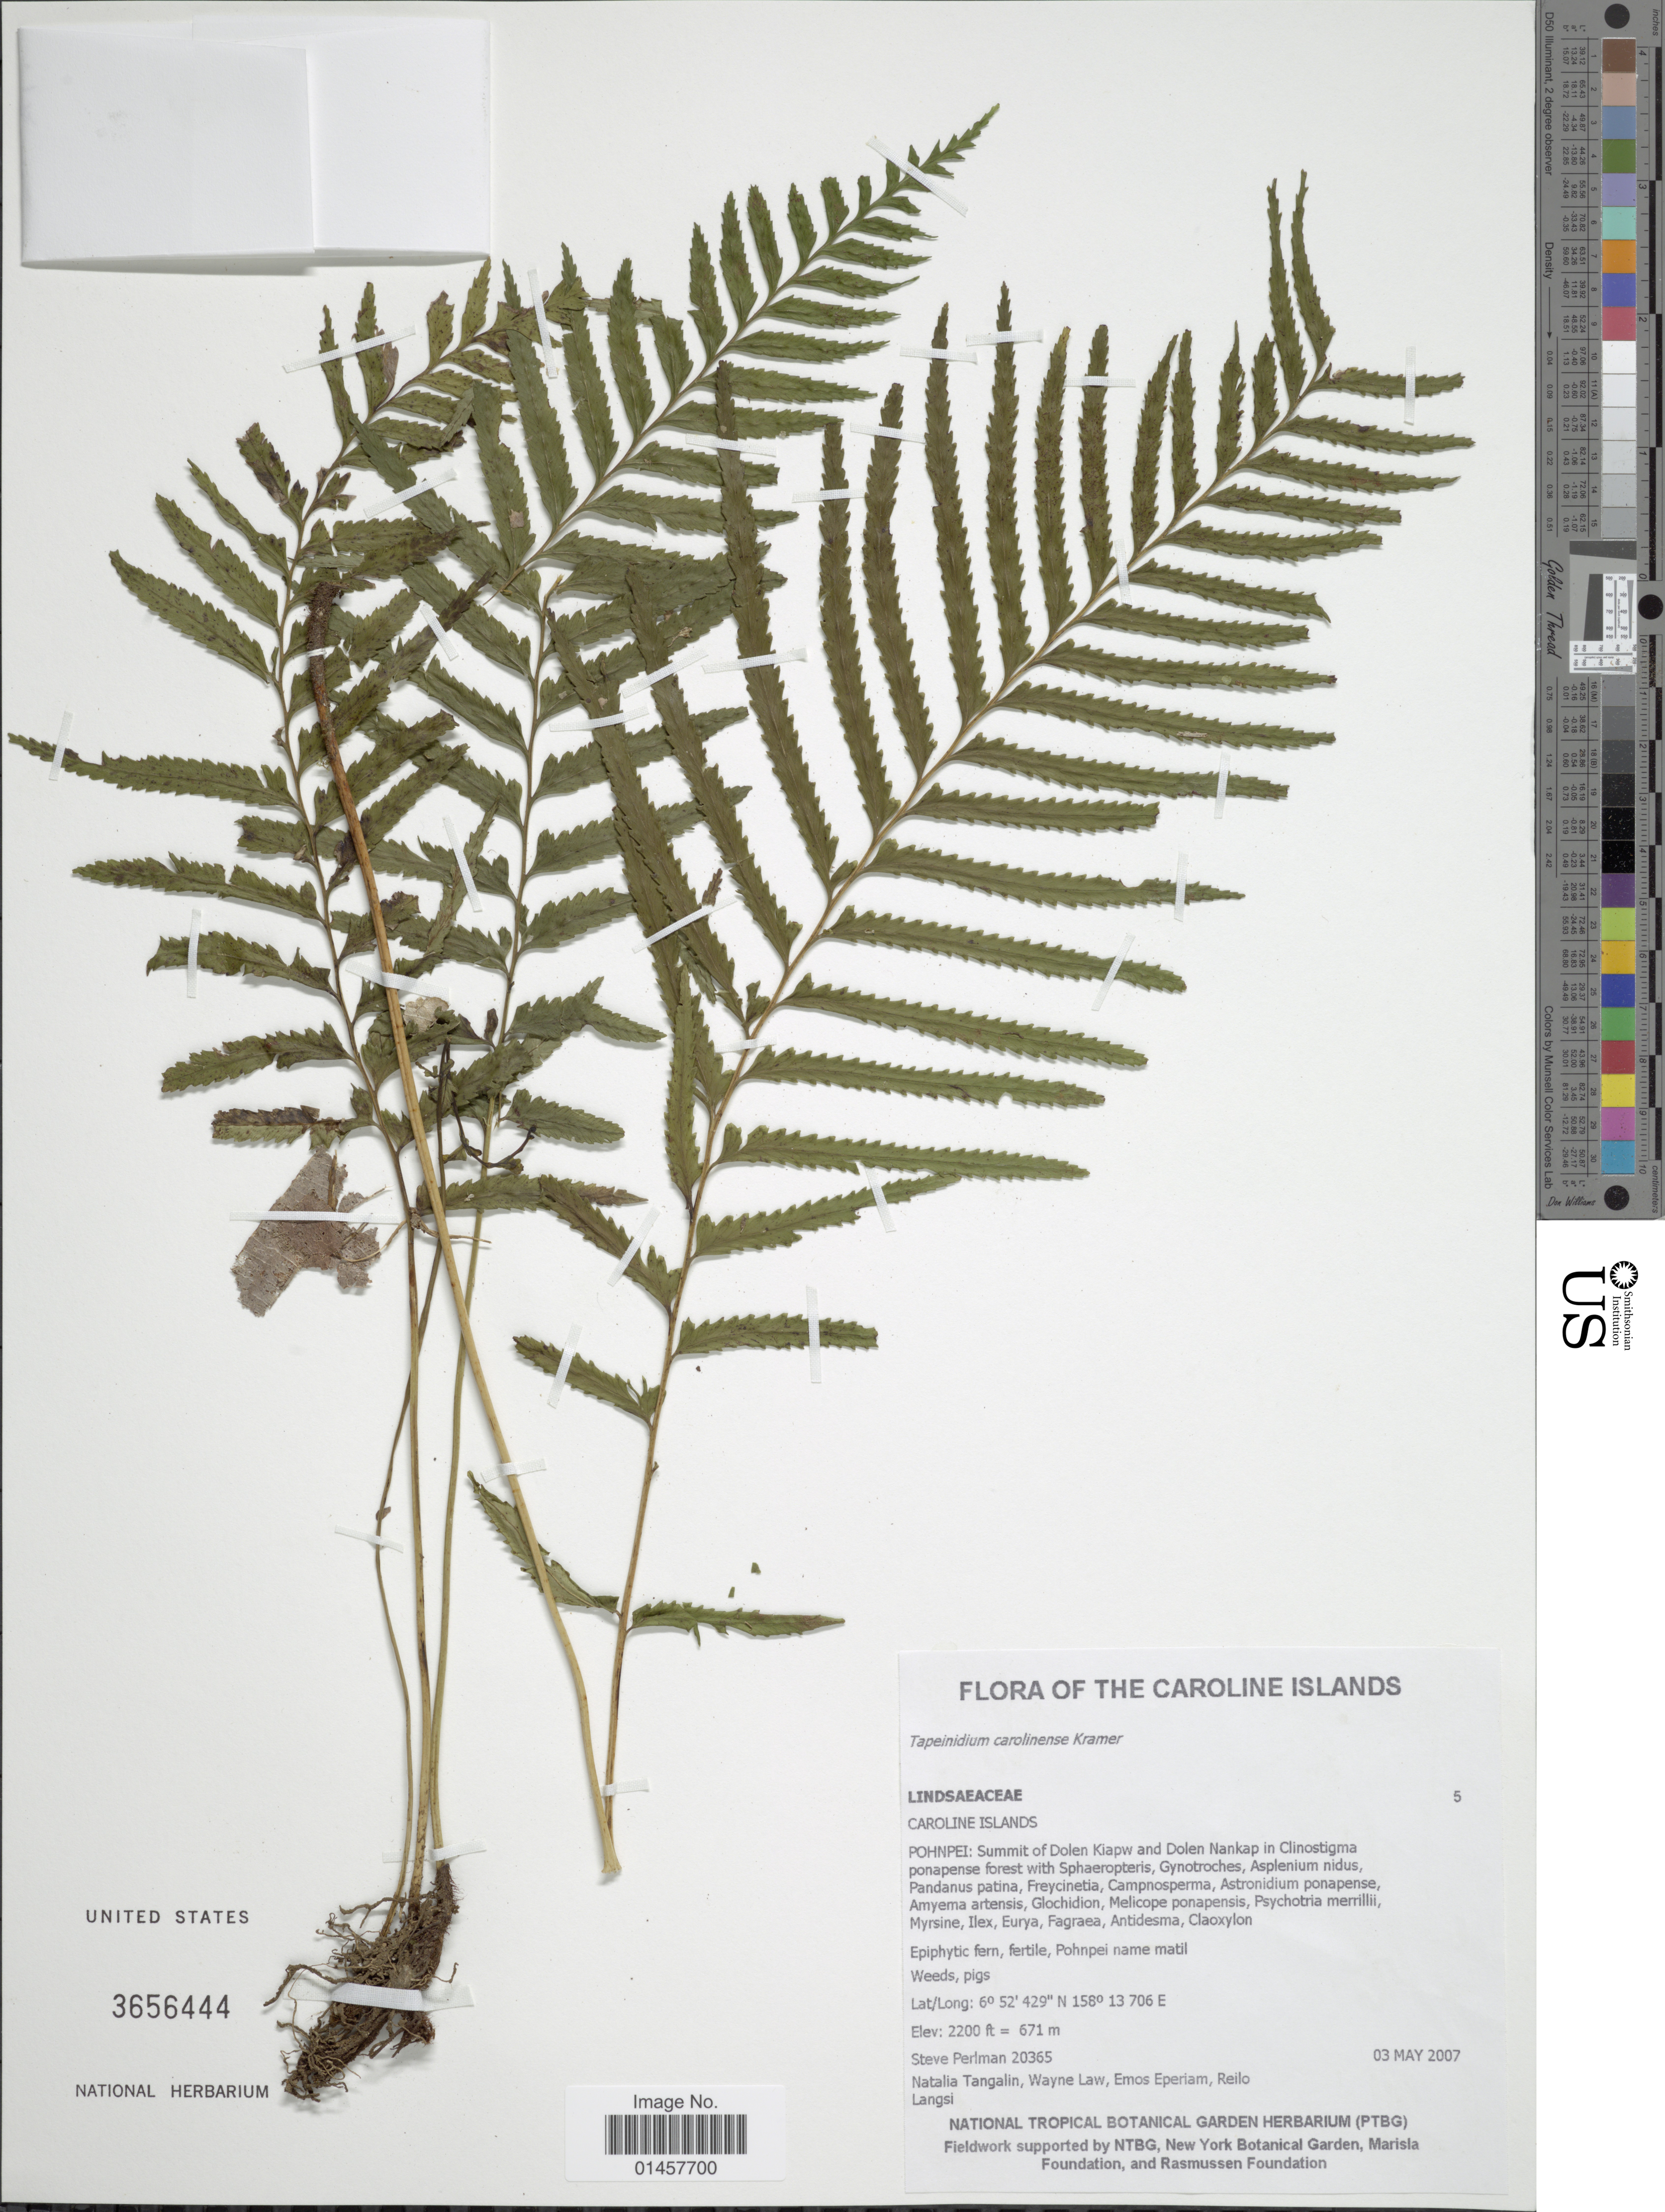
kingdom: Plantae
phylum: Tracheophyta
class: Polypodiopsida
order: Polypodiales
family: Lindsaeaceae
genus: Tapeinidium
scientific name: Tapeinidium carolinense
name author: K.U. Kramer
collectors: S. Perlam, N. Tangalin, W. Law, P. Eperiam & L. Reilo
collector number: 20365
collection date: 2007-05-03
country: Micronesia, Federated States of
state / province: Pohnpei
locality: Caroline Islands, Pohnpei: summit of Dolen Kiapw and Dolen Nankap in Clinostigma ponapense forest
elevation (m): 671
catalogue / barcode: US 3656444